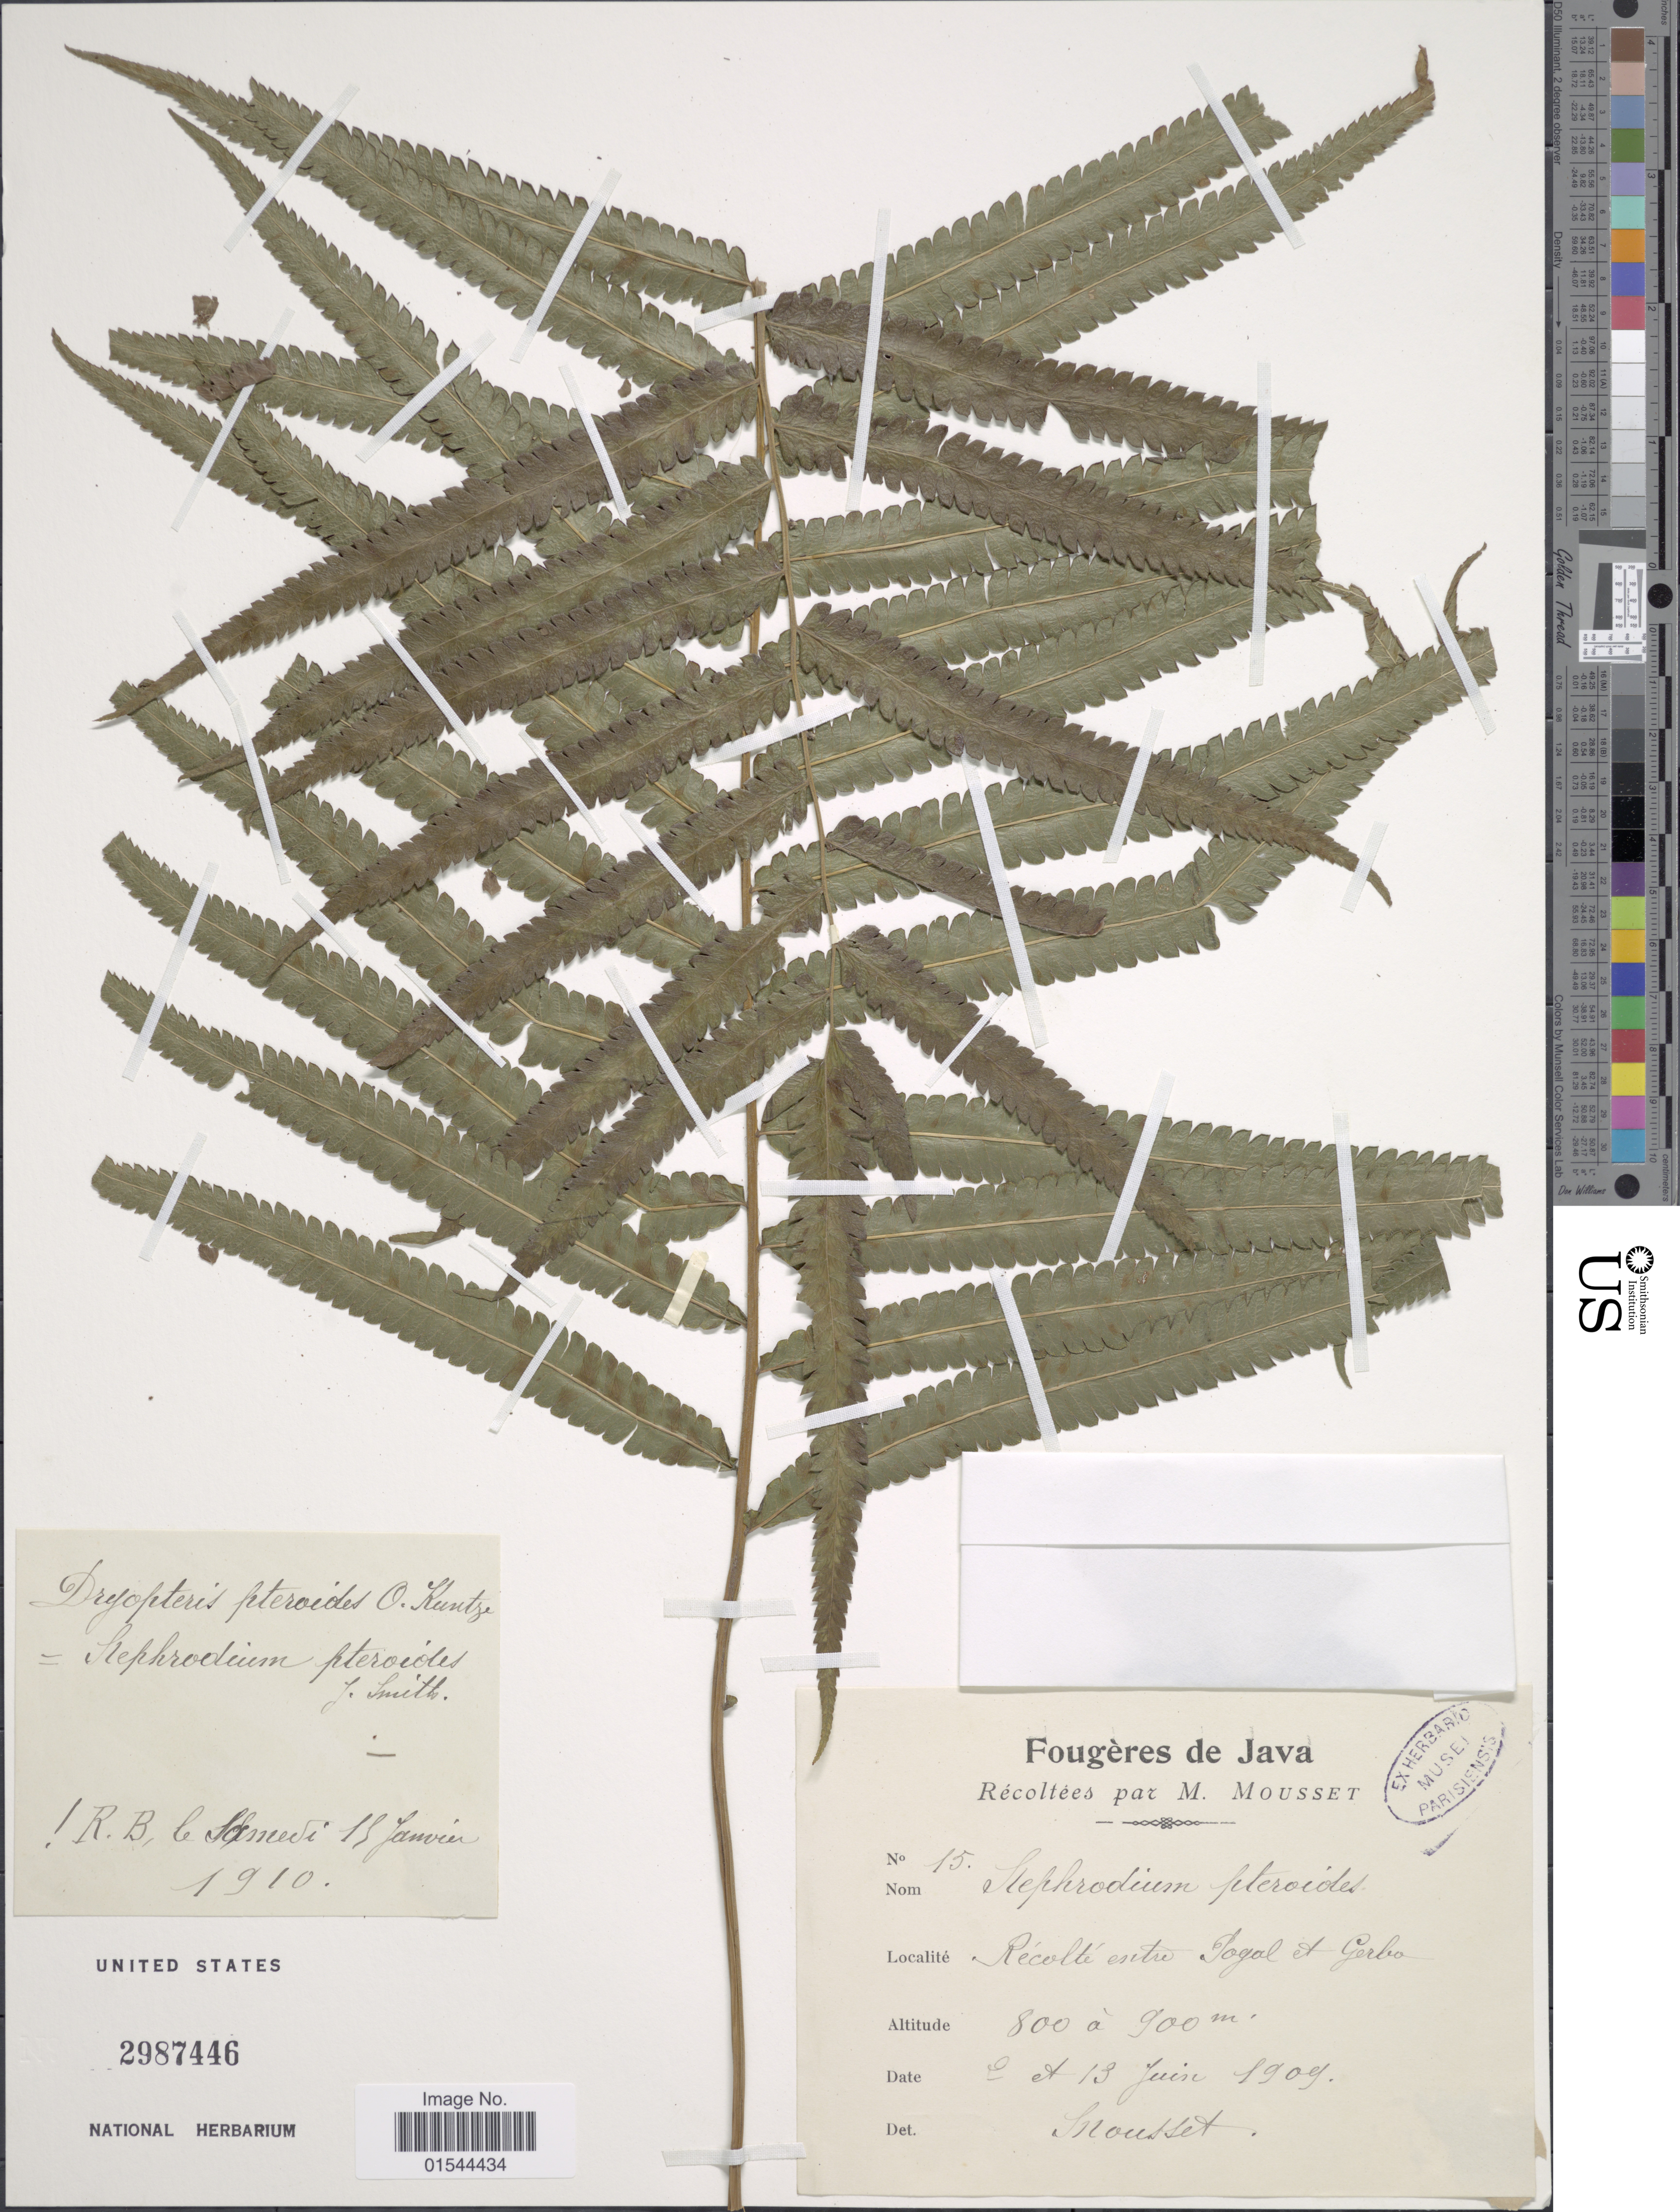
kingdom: Plantae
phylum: Tracheophyta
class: Polypodiopsida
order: Polypodiales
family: Thelypteridaceae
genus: Pneumatopteris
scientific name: Pneumatopteris glandulifera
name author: (Brack.) Holttum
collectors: M. Mousset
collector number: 15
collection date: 1909-06-02/1909-06-13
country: Indonesia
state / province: Java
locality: Entre Pogal et Gerbo [interpreted]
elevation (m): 800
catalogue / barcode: US 2987446